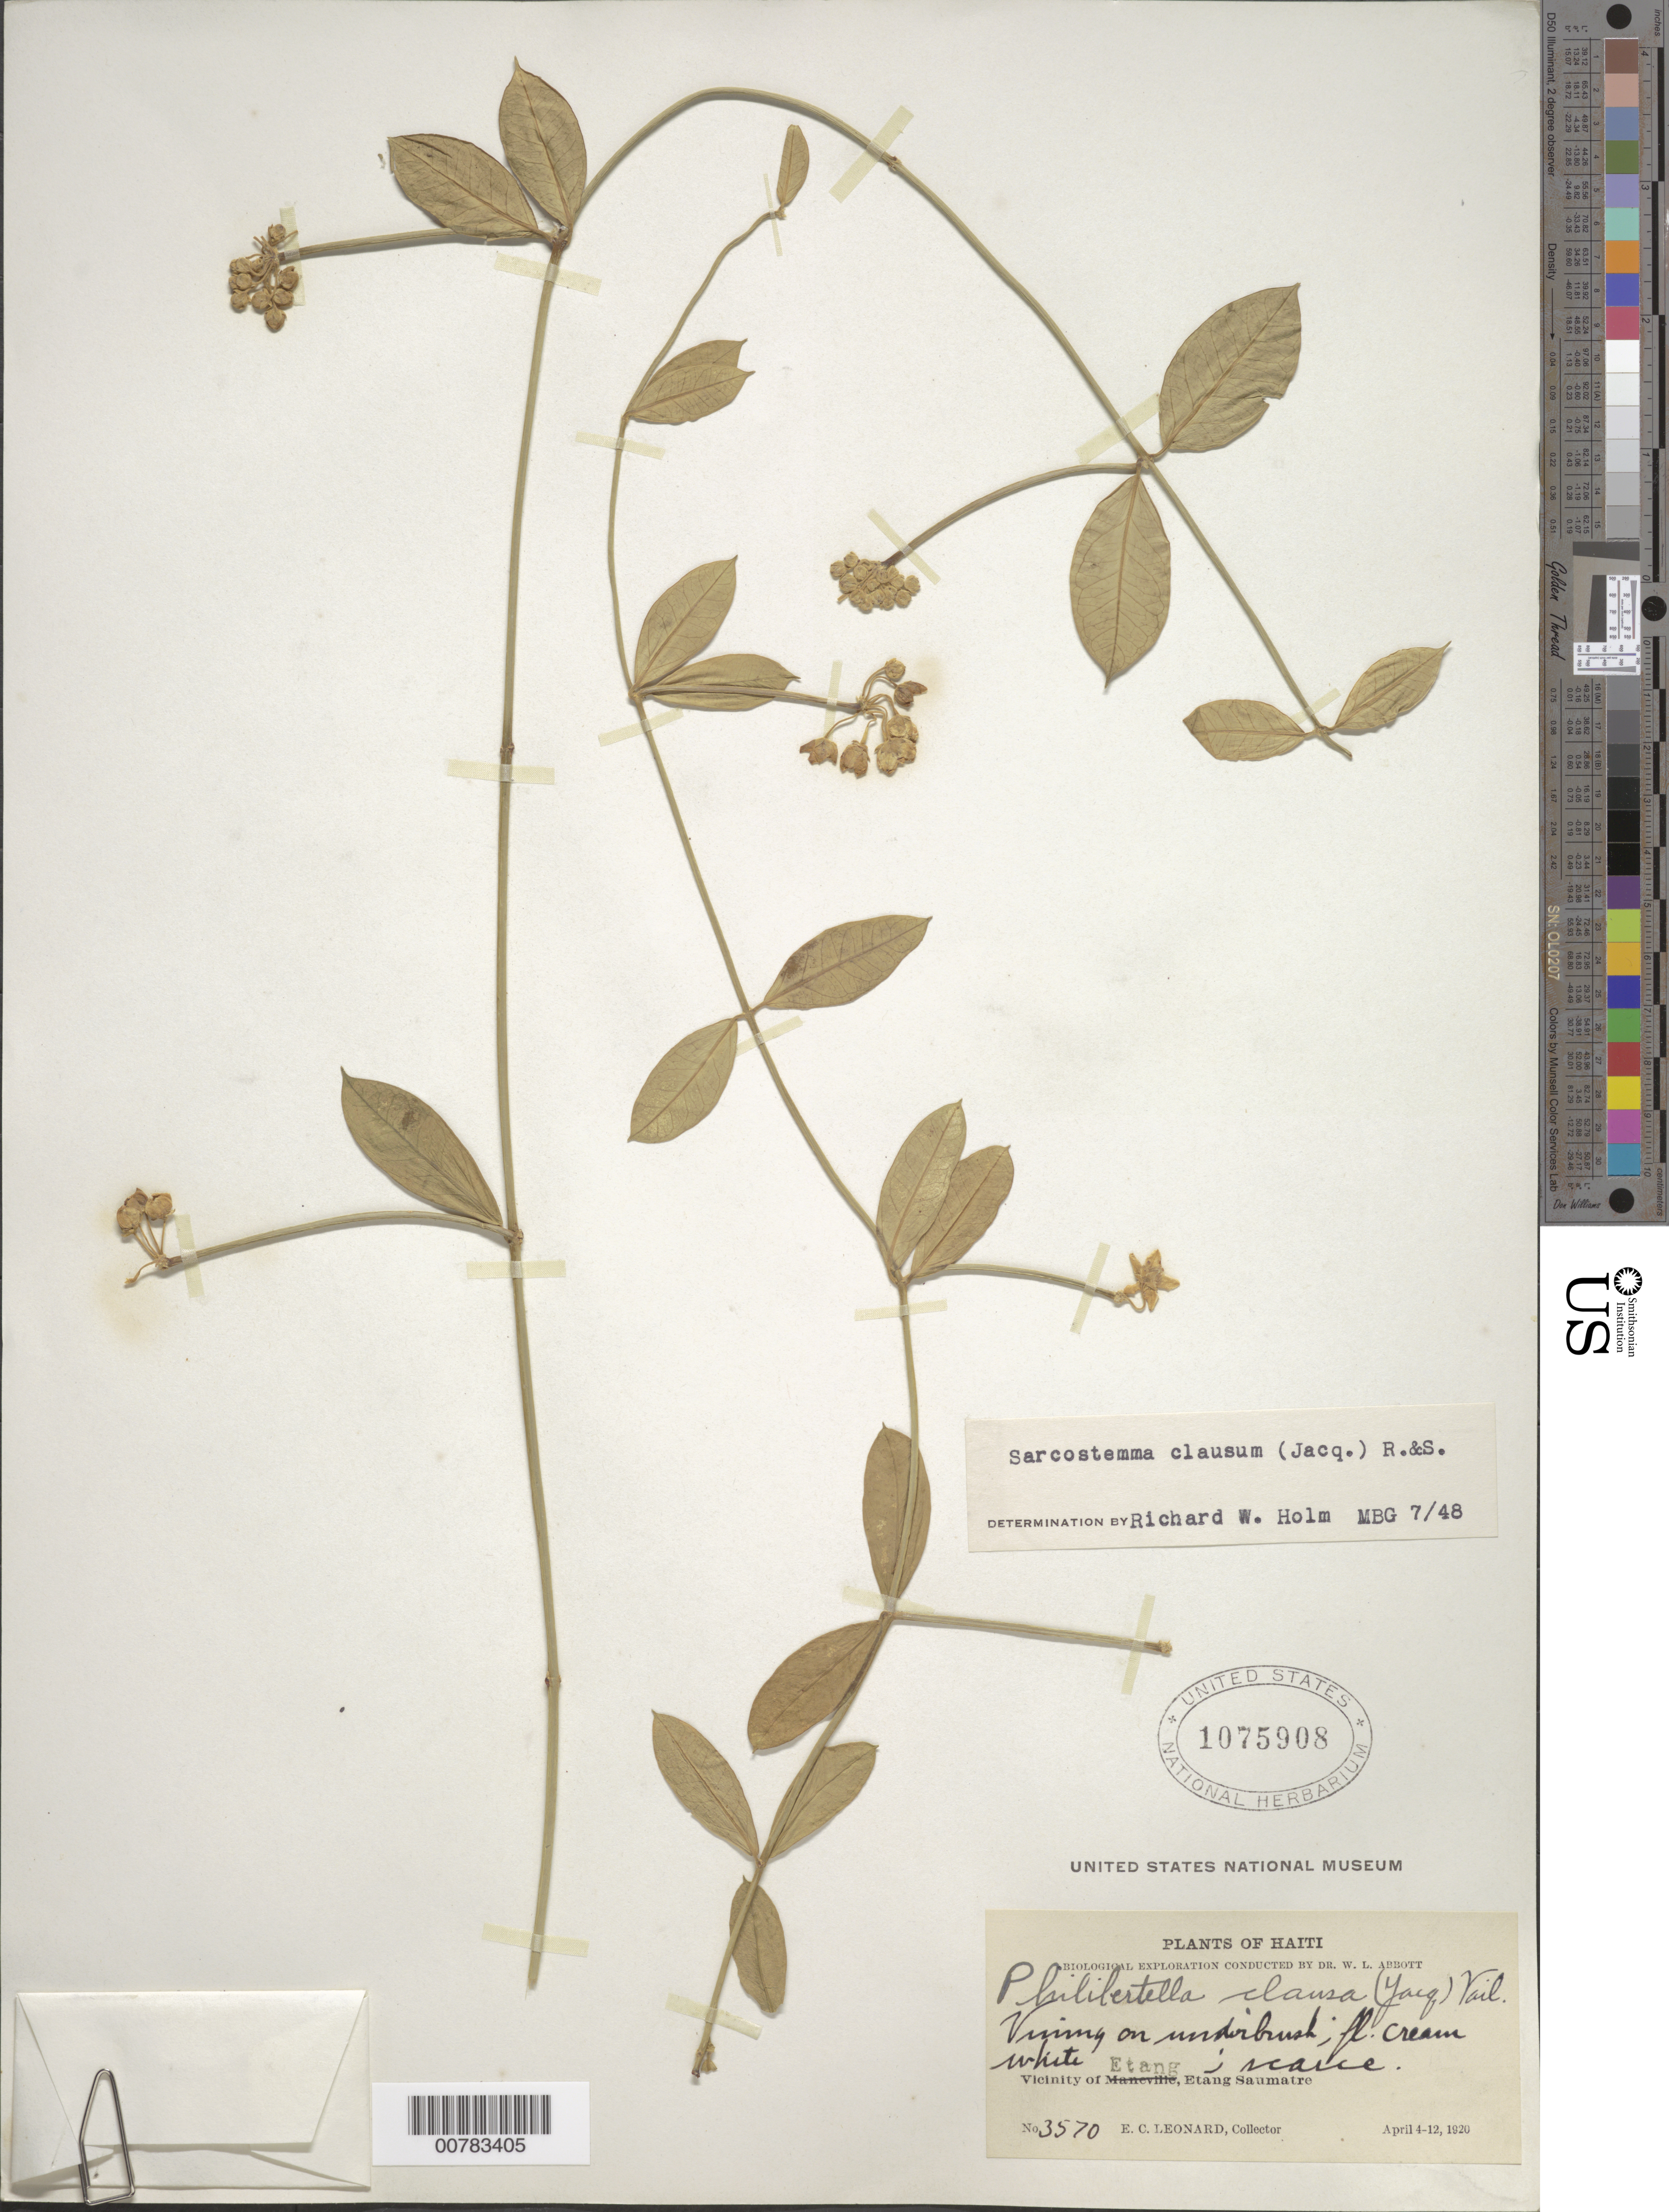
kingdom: Plantae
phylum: Tracheophyta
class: Magnoliopsida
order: Gentianales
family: Apocynaceae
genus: Funastrum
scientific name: Funastrum clausum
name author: (Jacq.) Schltr.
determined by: Holm, R. W., (MO), Missouri Botanical Garden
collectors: E. C. Leonard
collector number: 3570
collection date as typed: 04 Apr 1920 to 12 Apr 1920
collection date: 1920-04-04/1920-04-12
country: Haiti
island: Hispaniola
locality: Etang Saumatre, vicinity of Etang.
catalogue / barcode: US 1075908